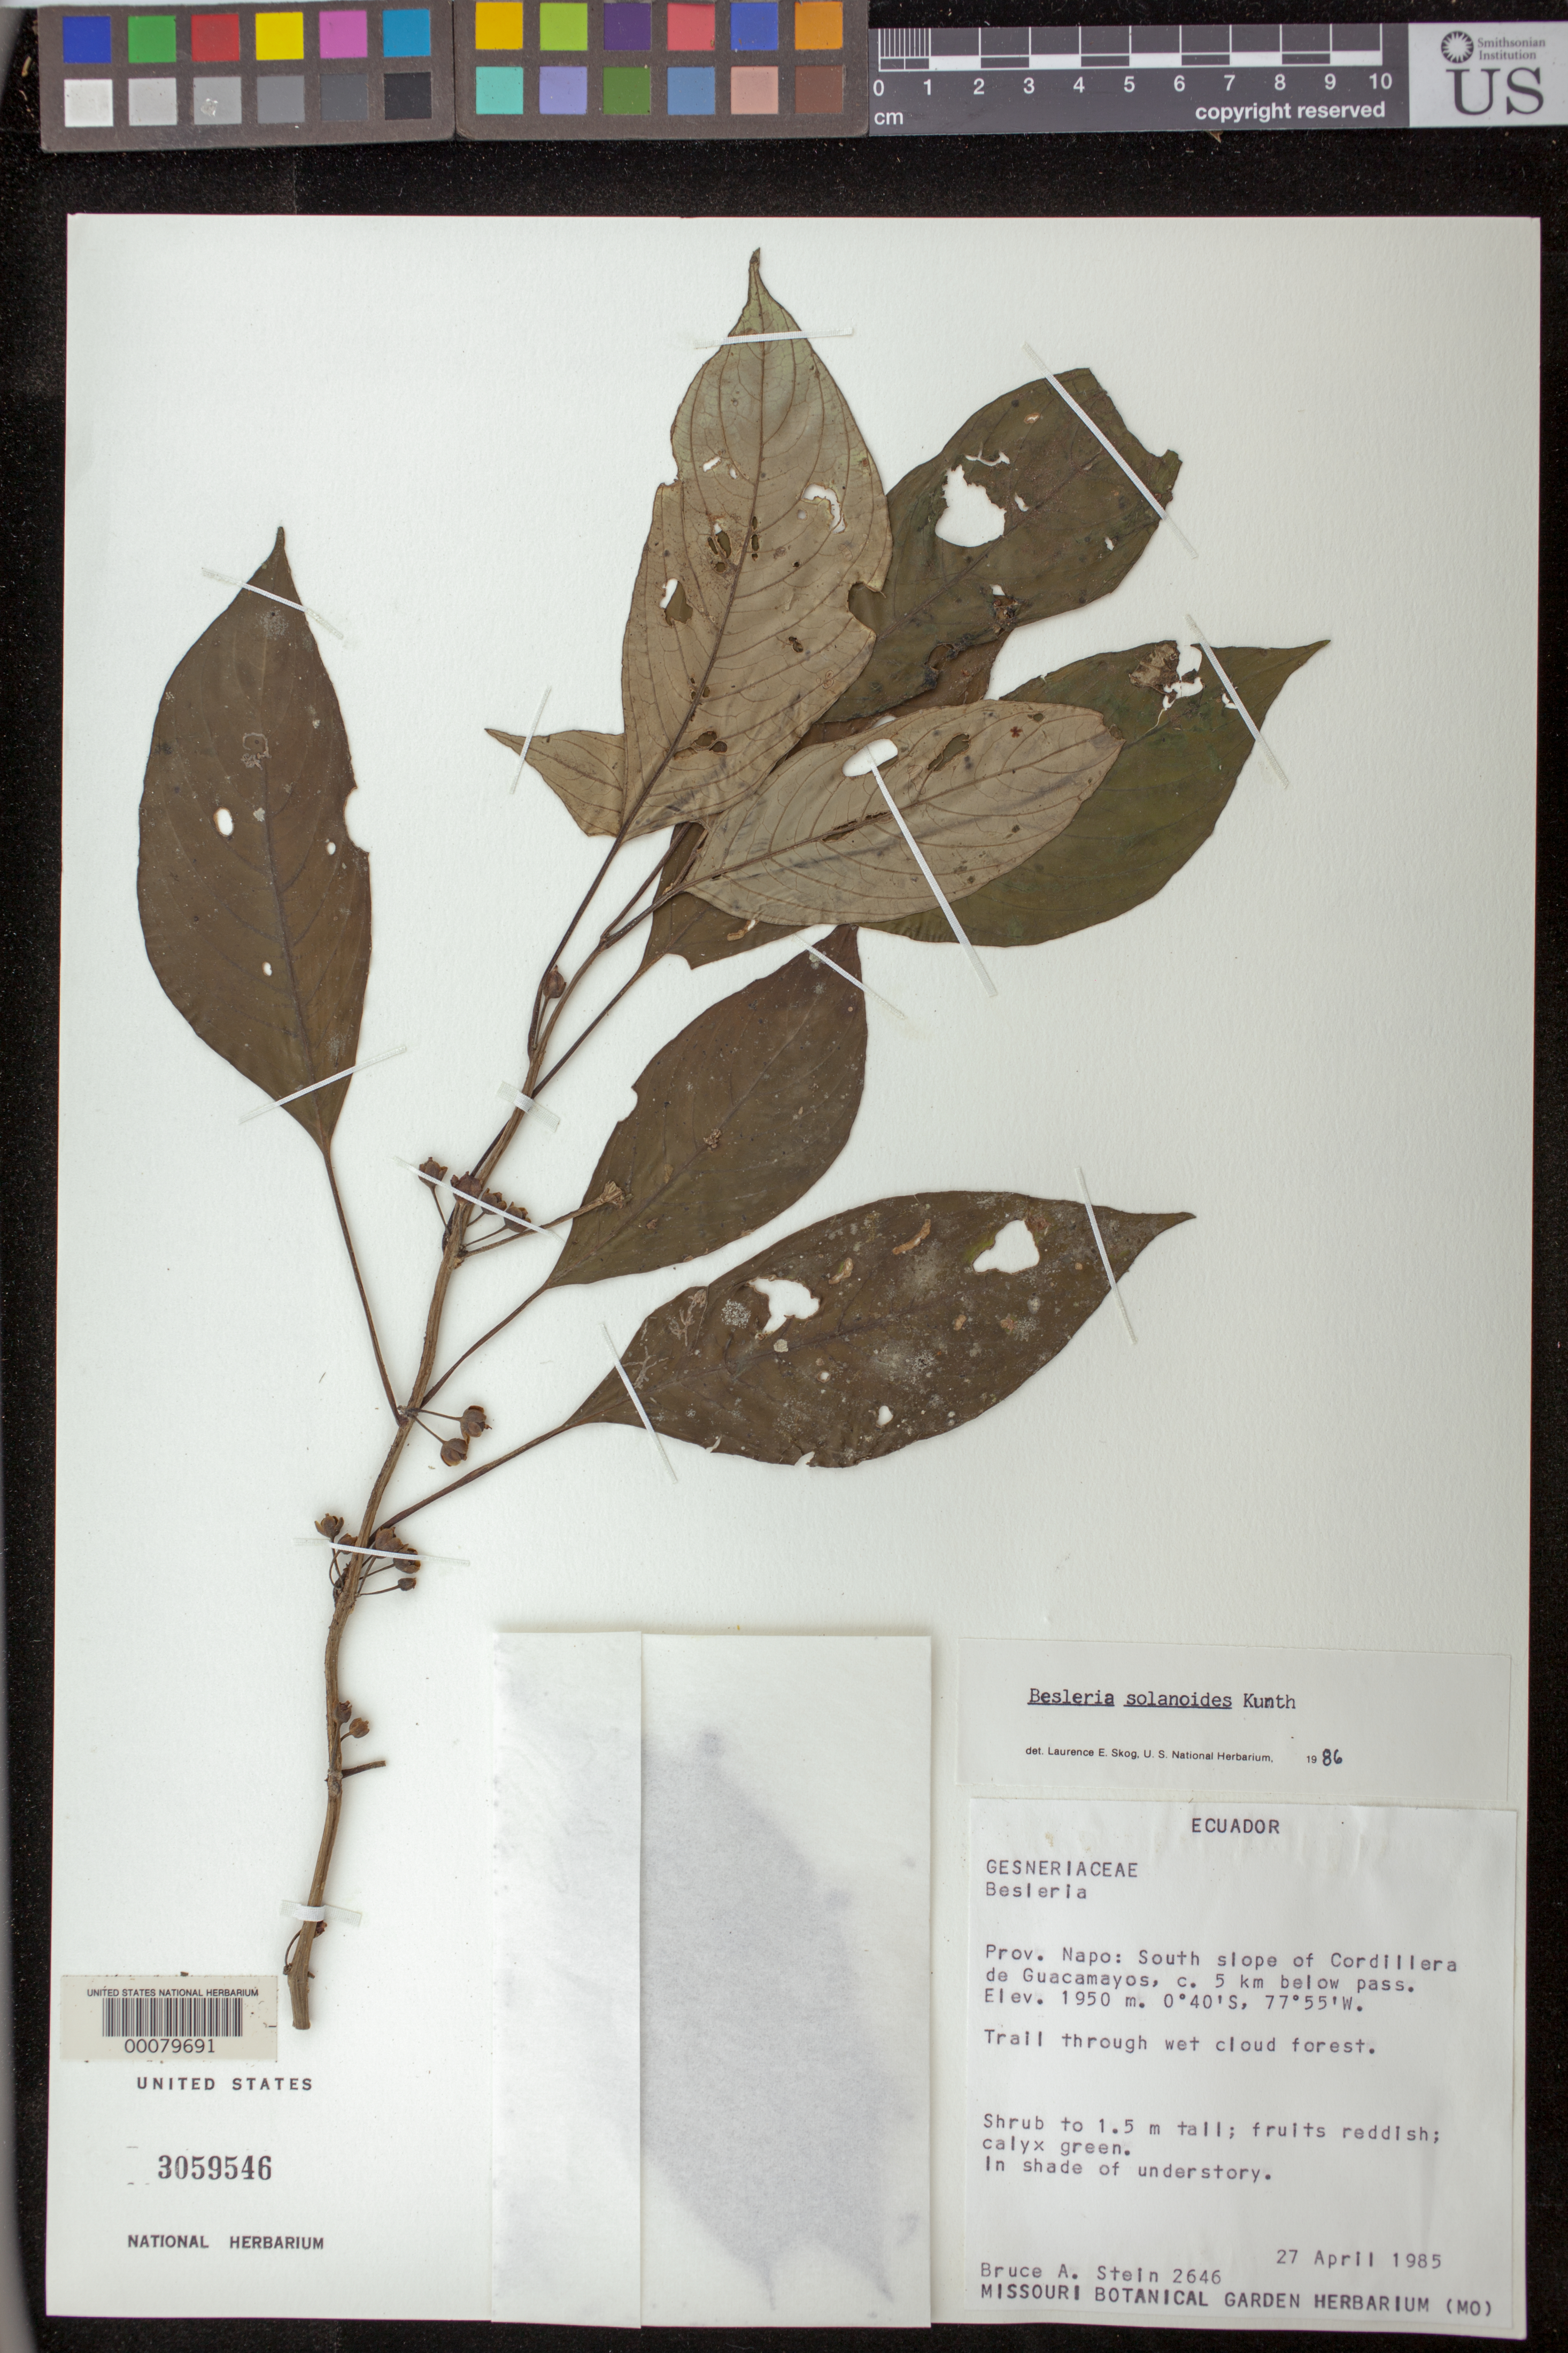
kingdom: Plantae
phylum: Tracheophyta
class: Magnoliopsida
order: Lamiales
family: Gesneriaceae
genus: Besleria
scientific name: Besleria solanoides var. solanoides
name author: Kunth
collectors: B. A. Stein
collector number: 2646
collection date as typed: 27 Apr 1985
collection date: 1985-04-27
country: Ecuador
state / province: Napo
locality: South slope of Cordillera de Guacamayos, about 5 km below pass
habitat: Trail through wet cloud forest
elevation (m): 1950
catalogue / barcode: US 3059546